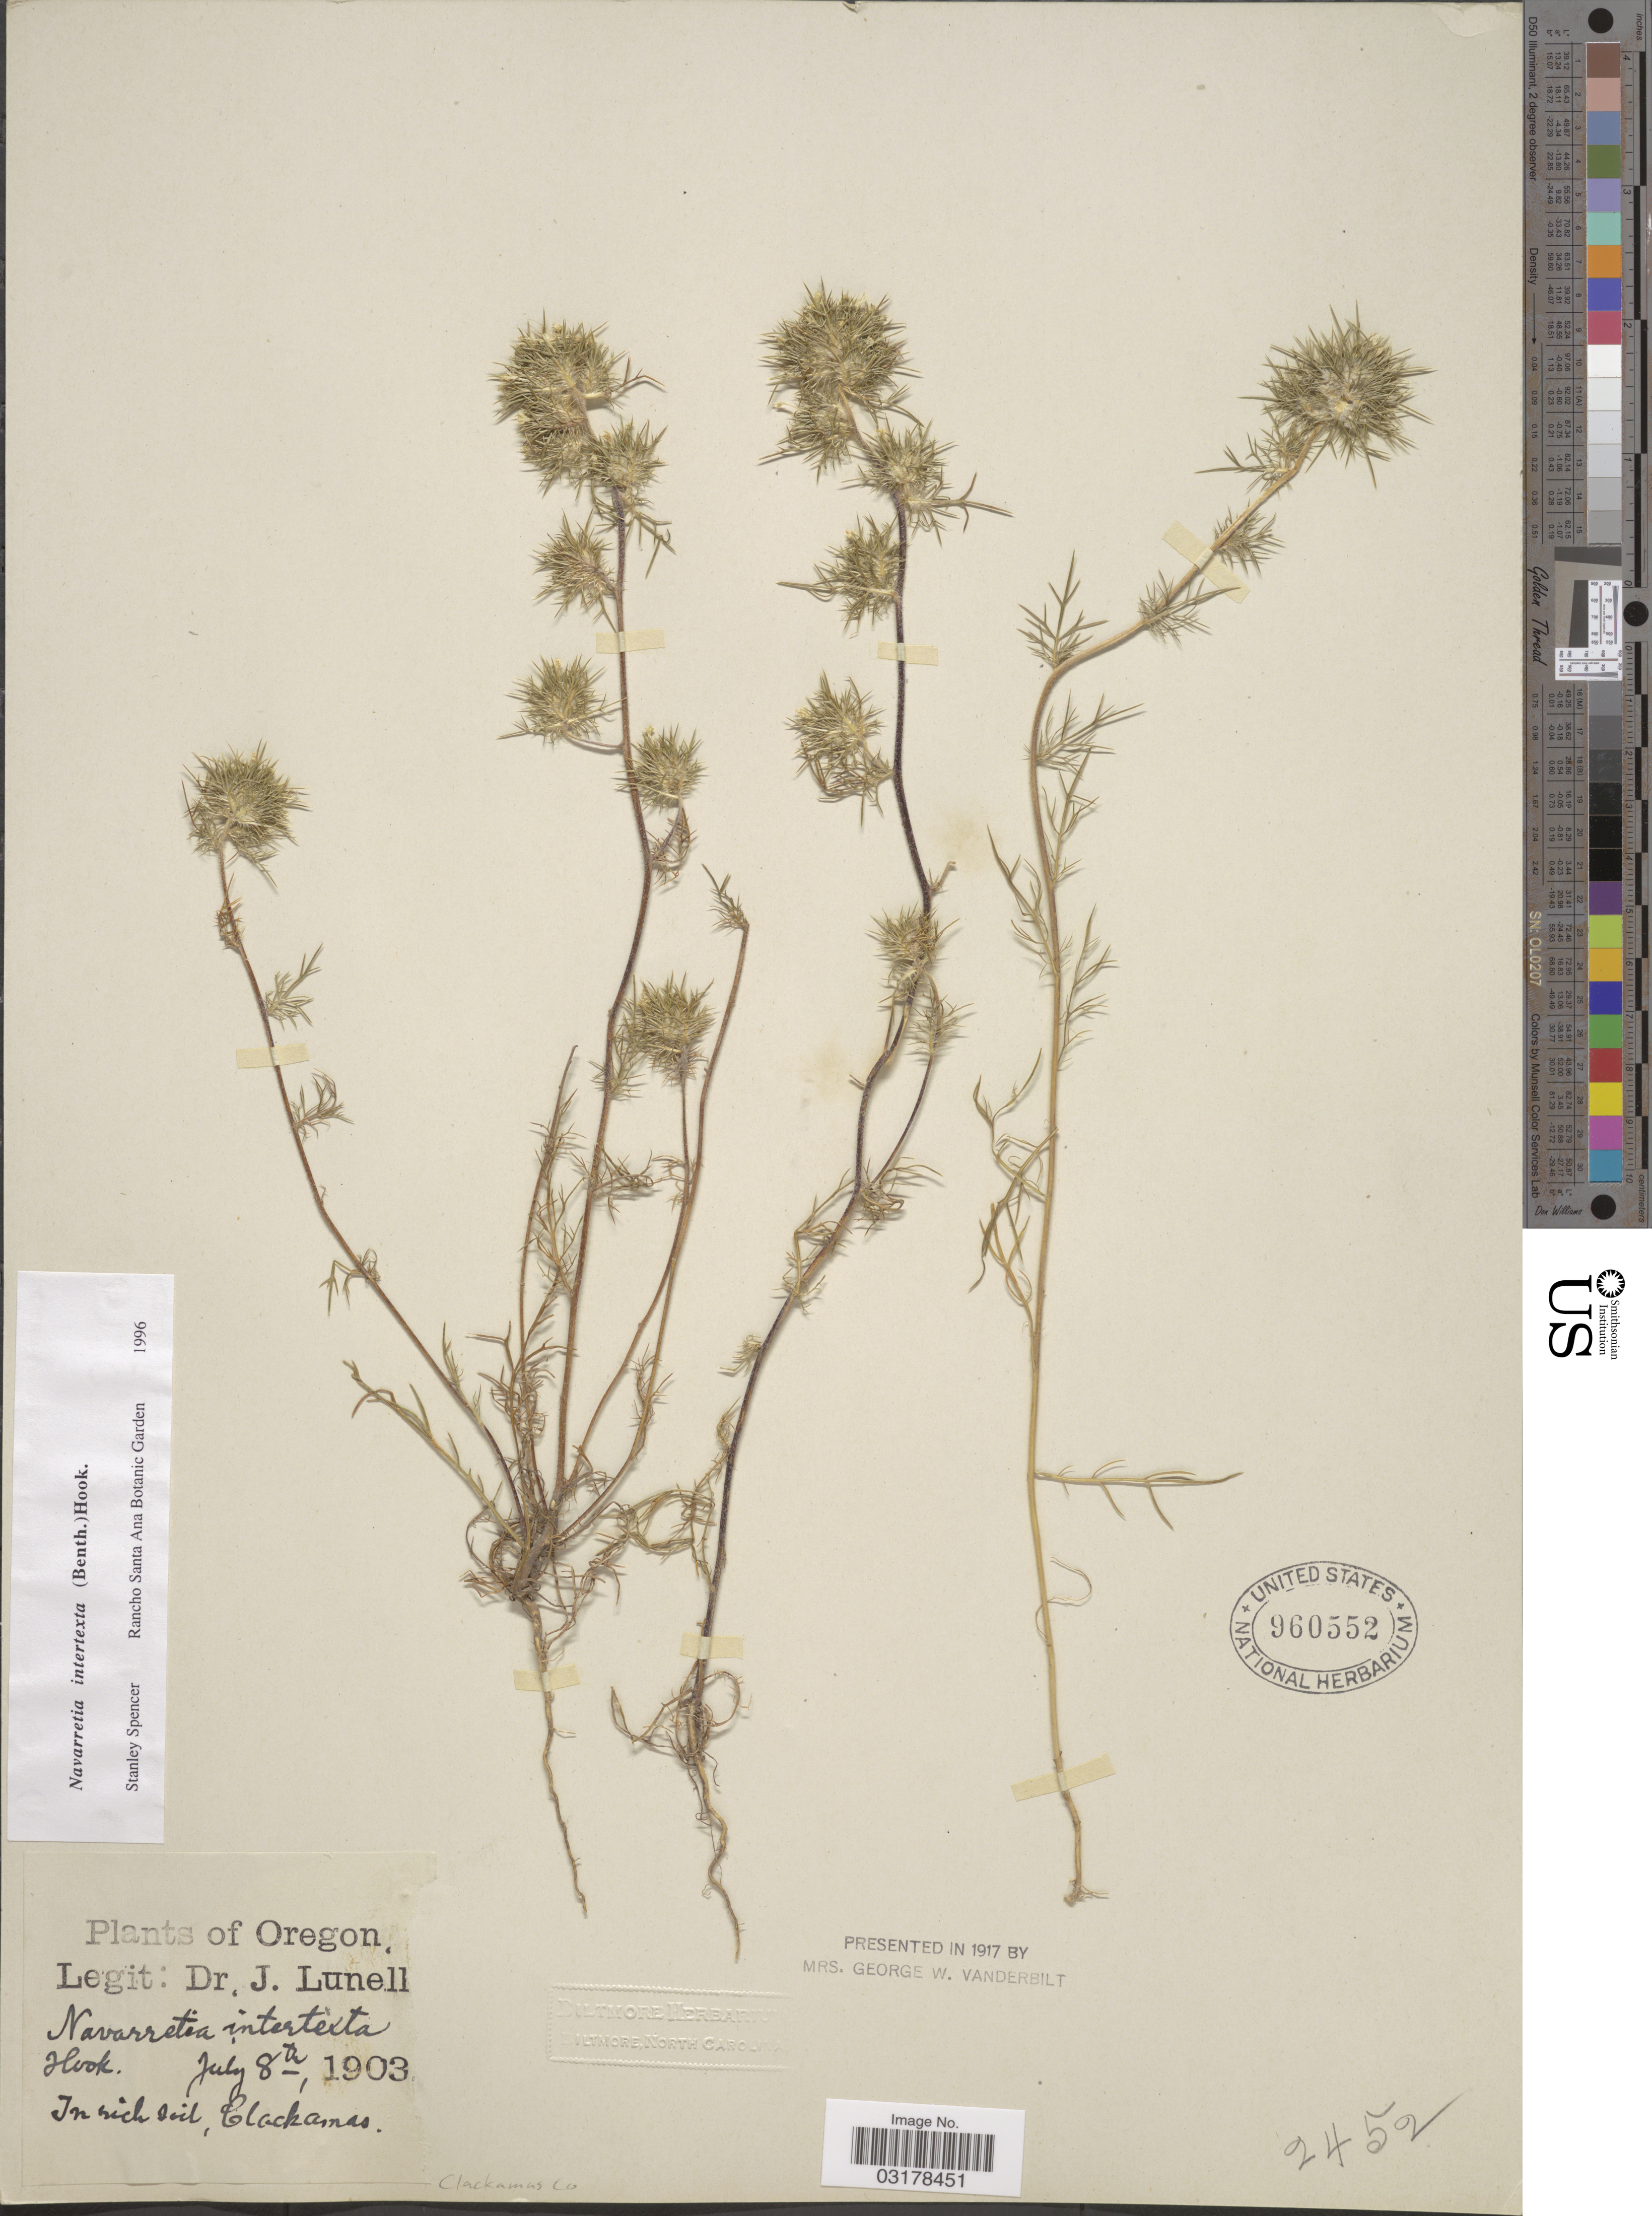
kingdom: Plantae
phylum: Tracheophyta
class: Magnoliopsida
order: Ericales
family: Polemoniaceae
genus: Navarretia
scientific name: Navarretia intertexta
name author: (Benth.) Hook.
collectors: J. Lunell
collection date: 1903-07-08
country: United States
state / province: Oregon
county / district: Clackamas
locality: Clackamas. Clackamas Co.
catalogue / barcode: US 960552